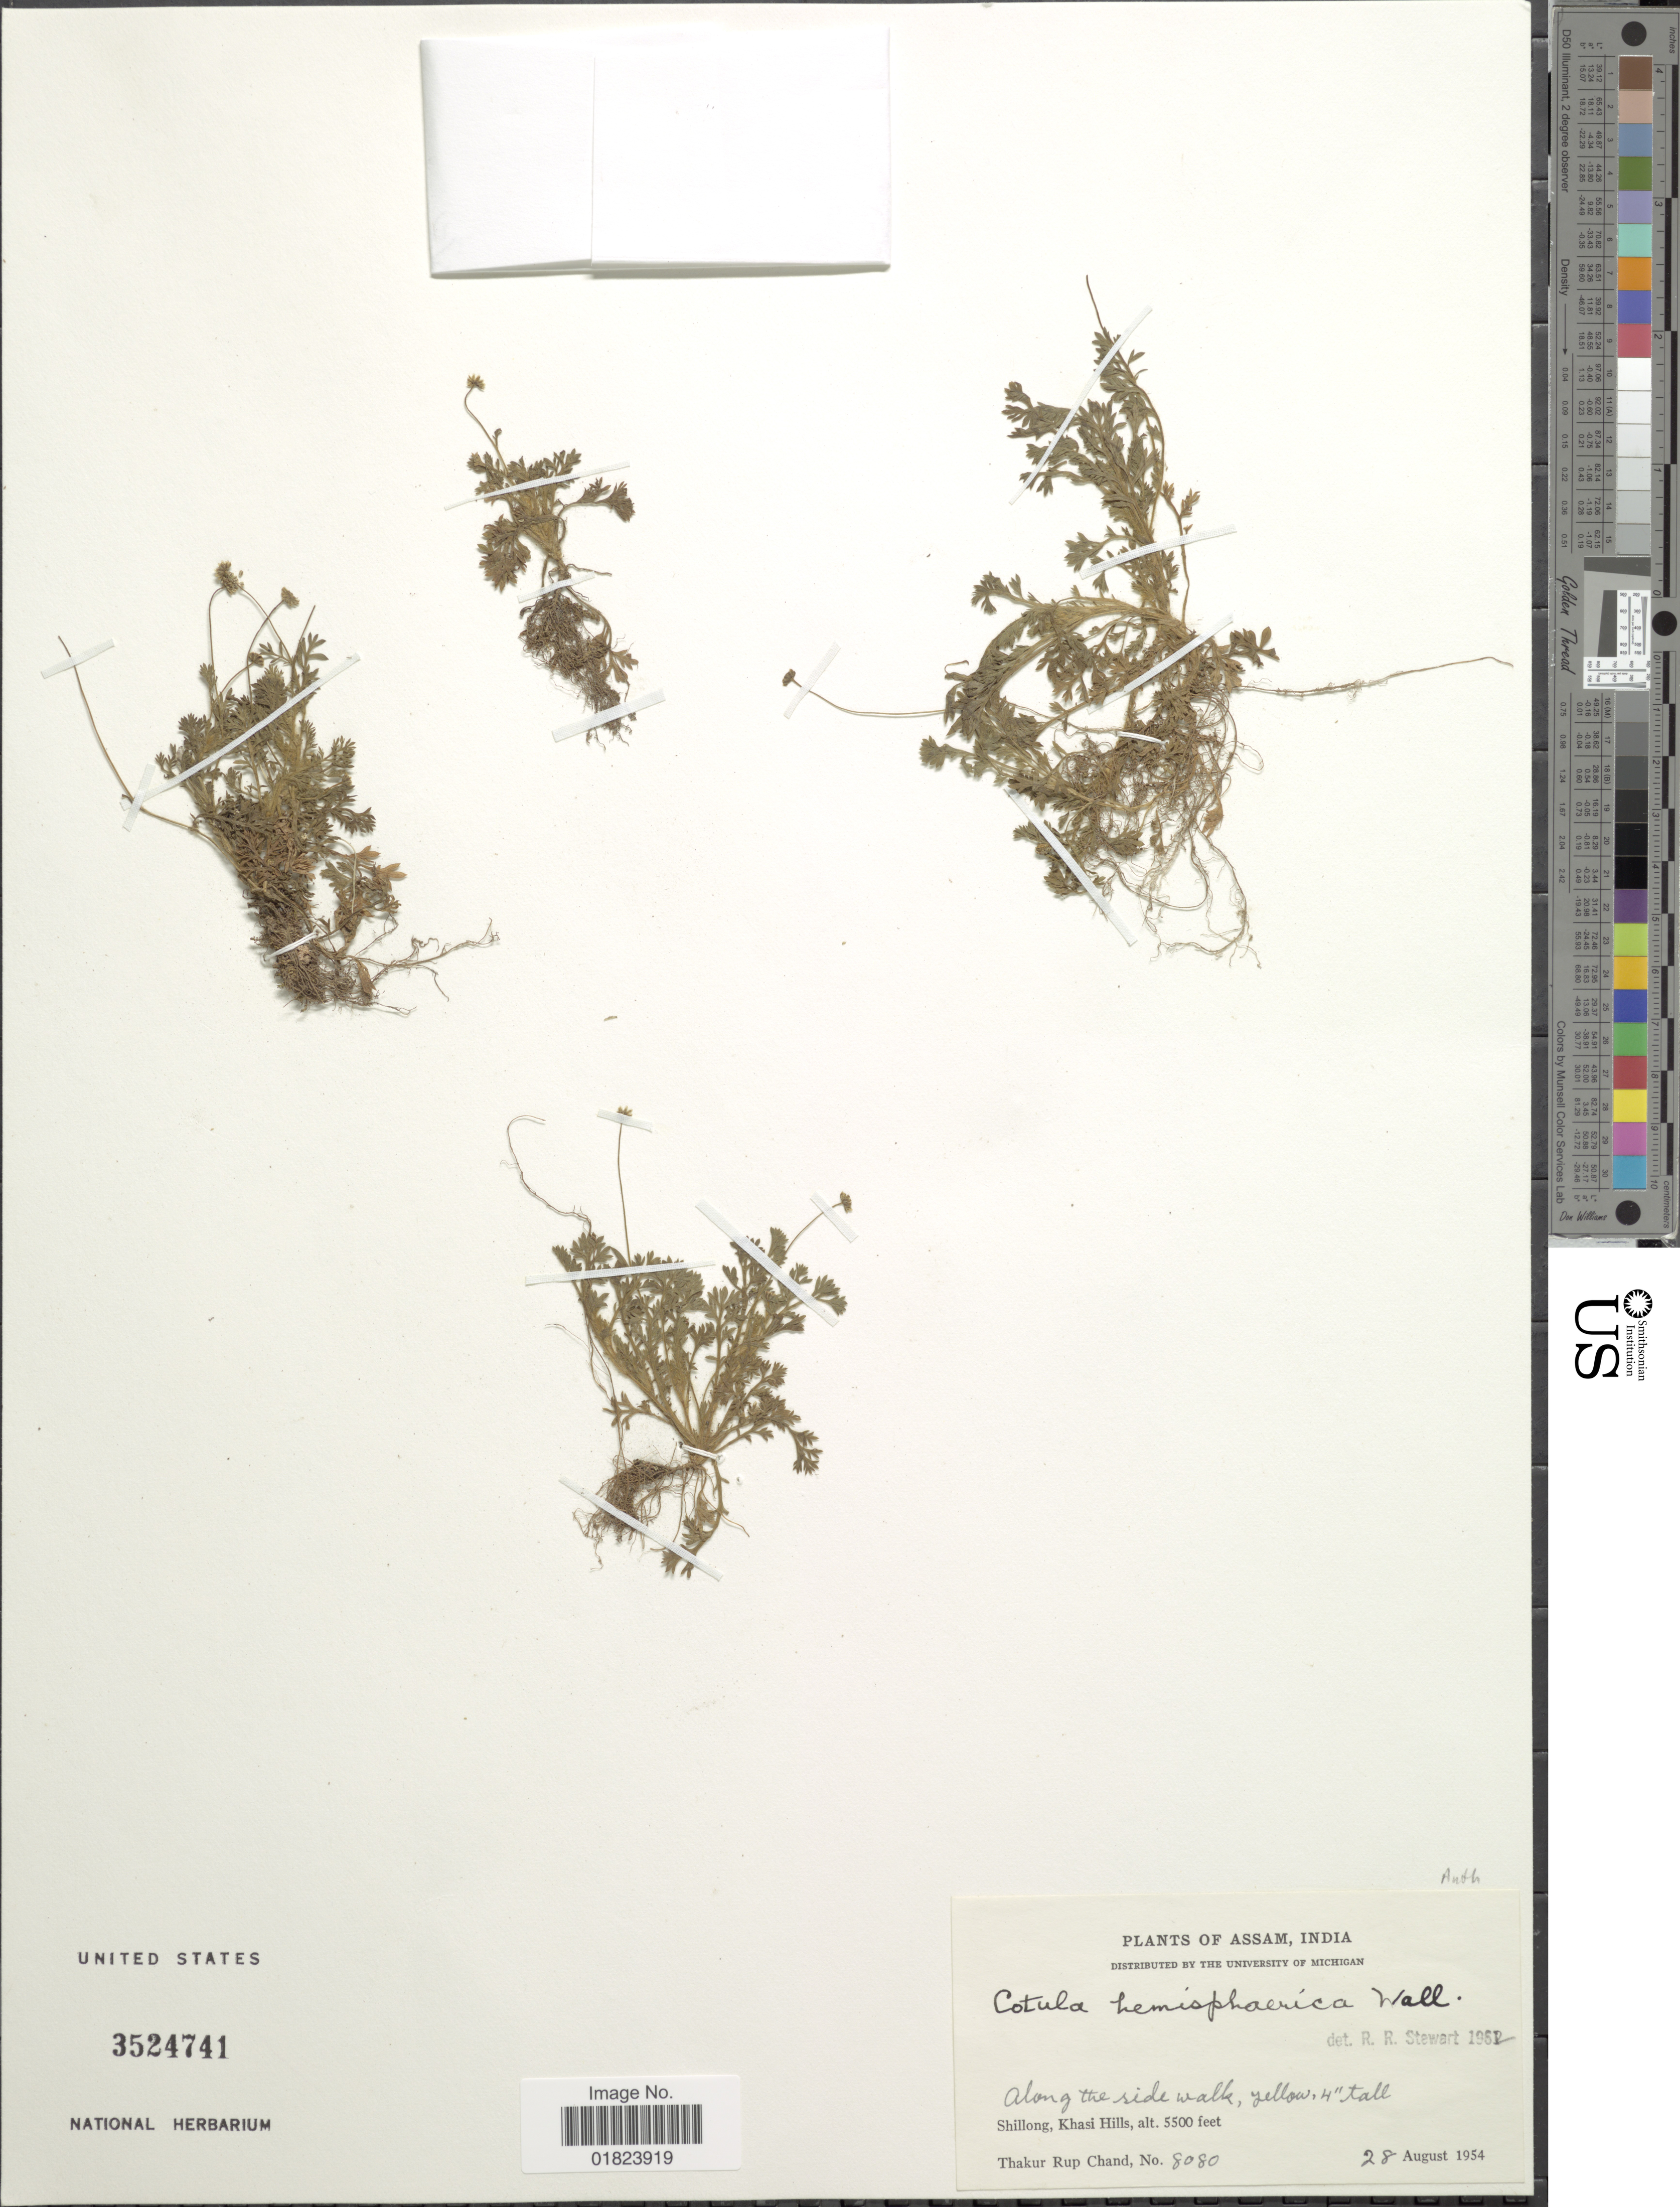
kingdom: Plantae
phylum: Tracheophyta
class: Magnoliopsida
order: Asterales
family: Asteraceae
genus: Cotula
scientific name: Cotula hemisphaerica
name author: Wall. ex Benth. & Hook. f.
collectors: T. R. Chand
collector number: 8080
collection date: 1954-08-28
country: India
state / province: Meghalaya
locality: Along the side walk, Shillong, Khasi Hills.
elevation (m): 1676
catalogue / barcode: US 3524741